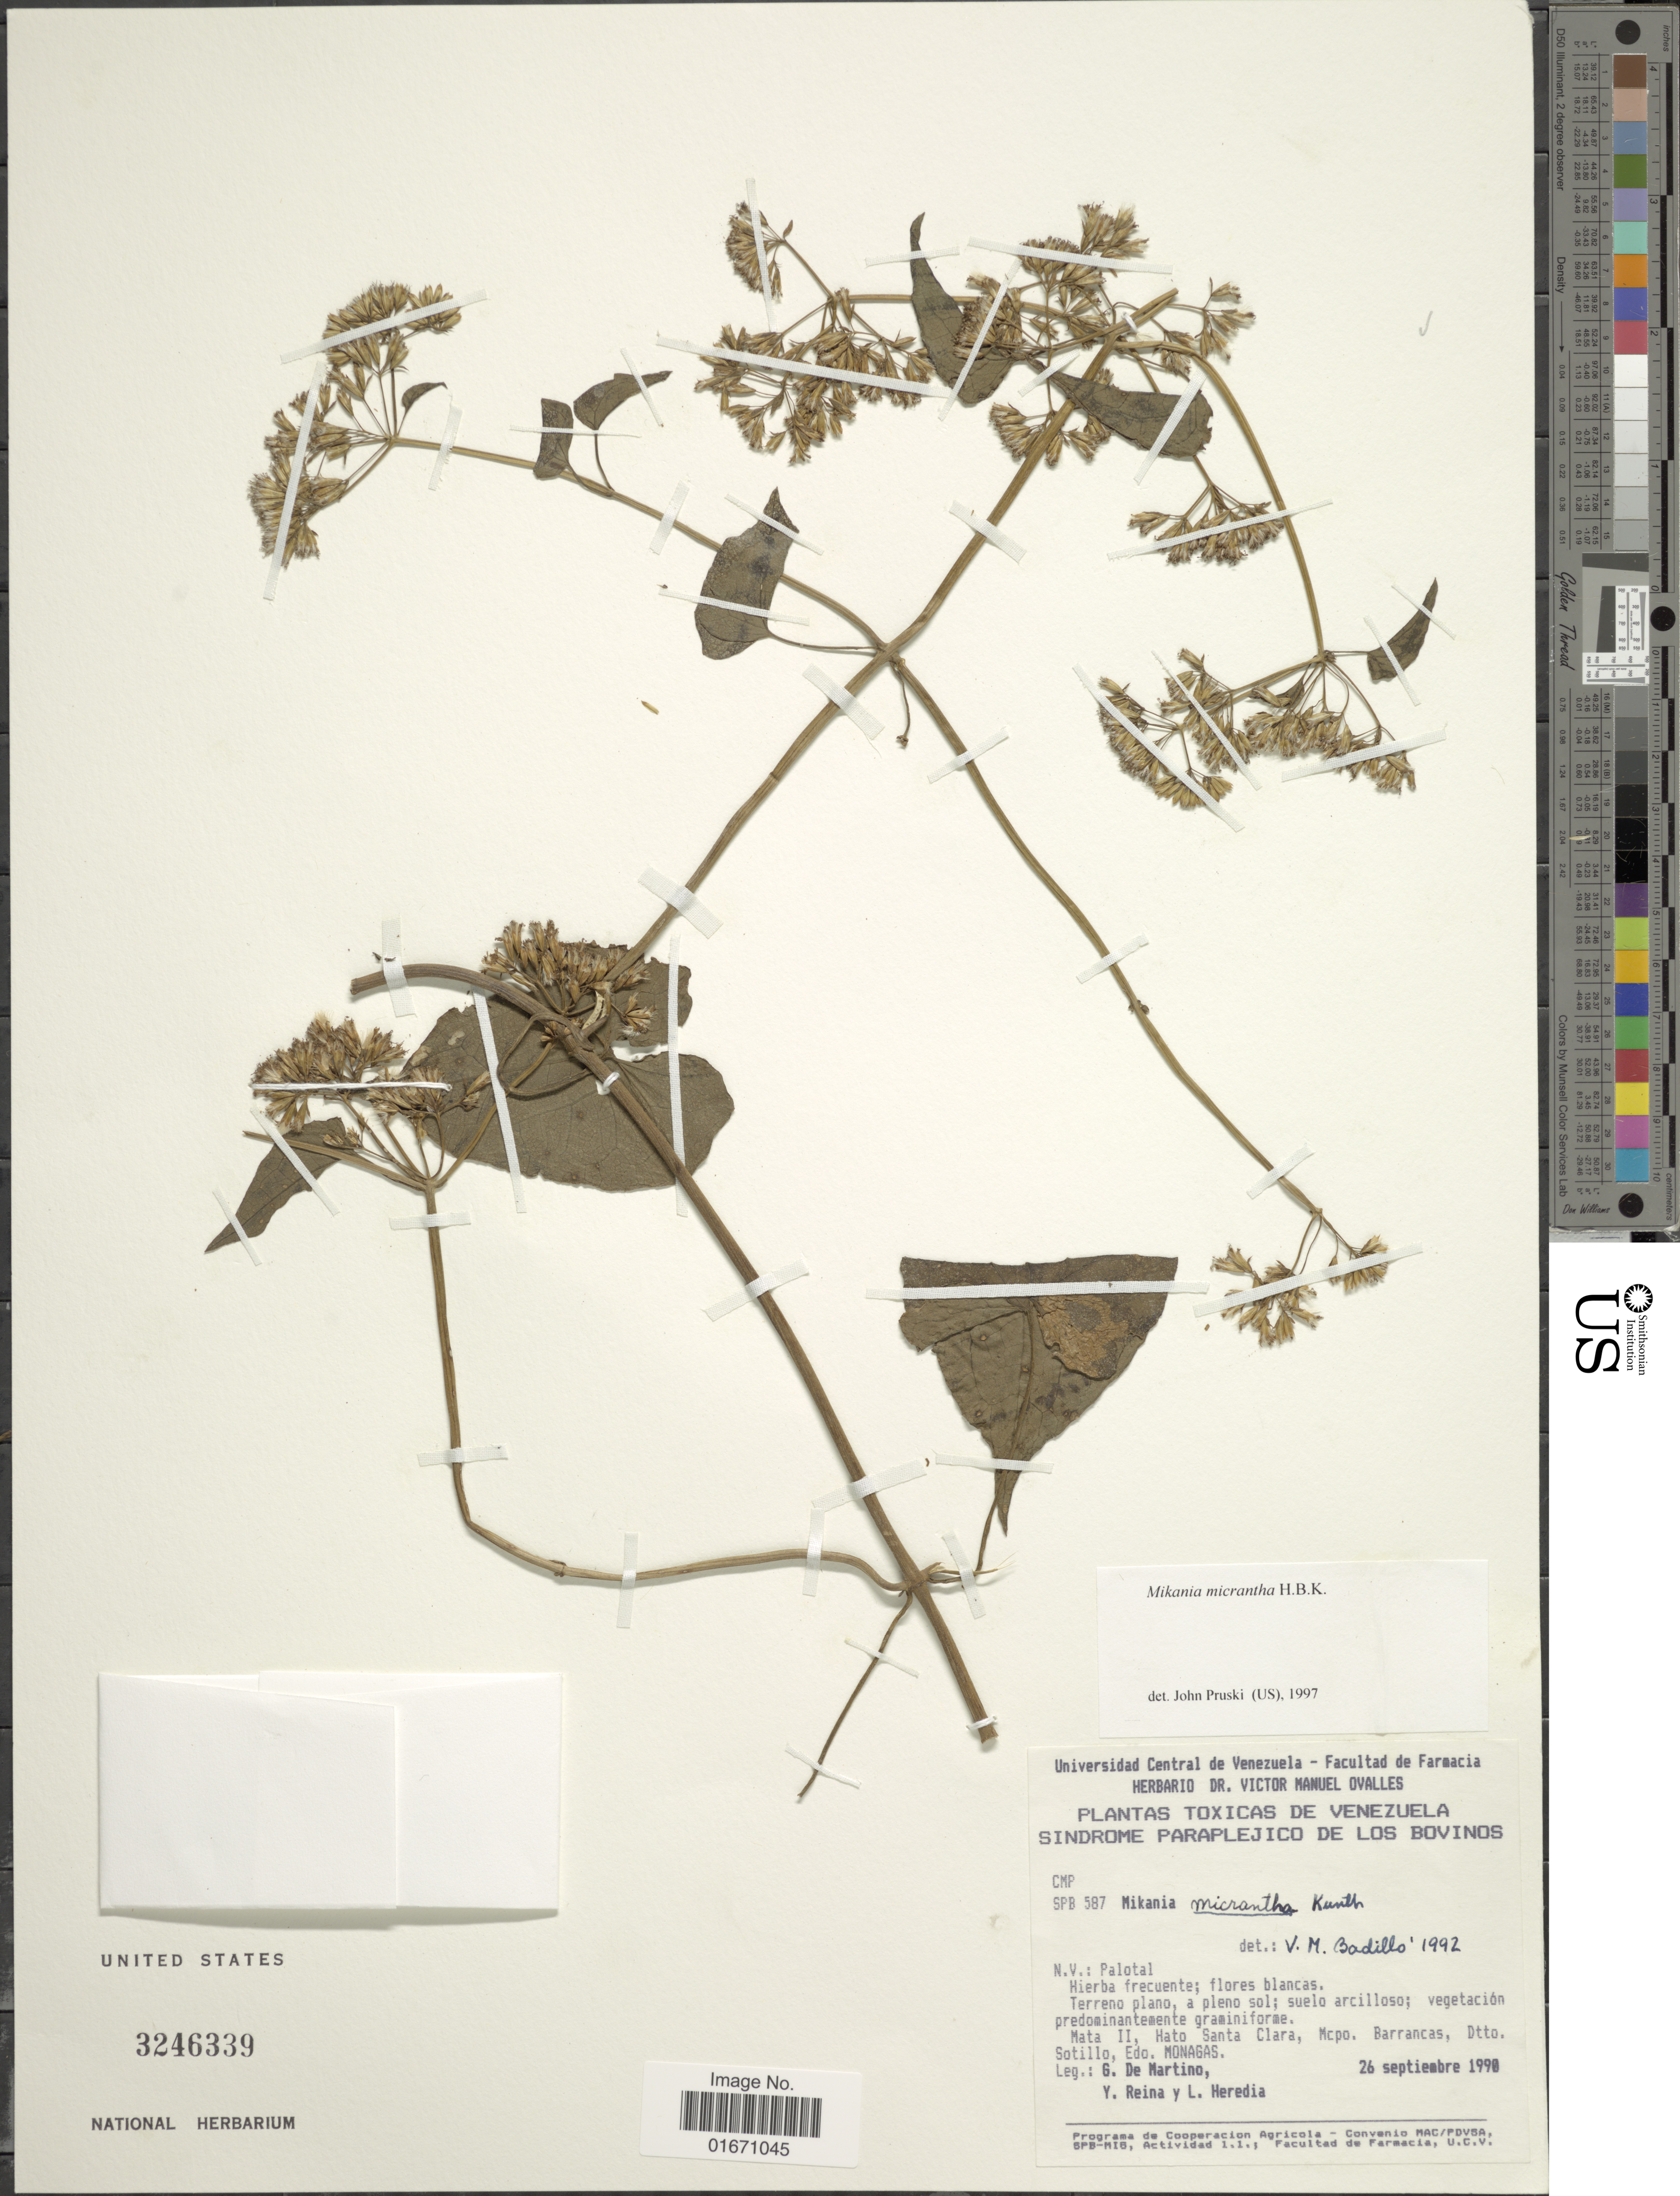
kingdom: Plantae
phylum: Tracheophyta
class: Magnoliopsida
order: Asterales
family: Asteraceae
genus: Mikania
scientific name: Mikania micrantha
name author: Kunth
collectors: G. De Martino, Y. Reina & L. Heredia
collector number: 587?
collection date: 1990-09-26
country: Venezuela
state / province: Monagas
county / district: Sotillo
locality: Mata 2, Mato Santa Clara, Mcpo. Barrancas, Dtto. Sotillo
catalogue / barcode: US 3246339